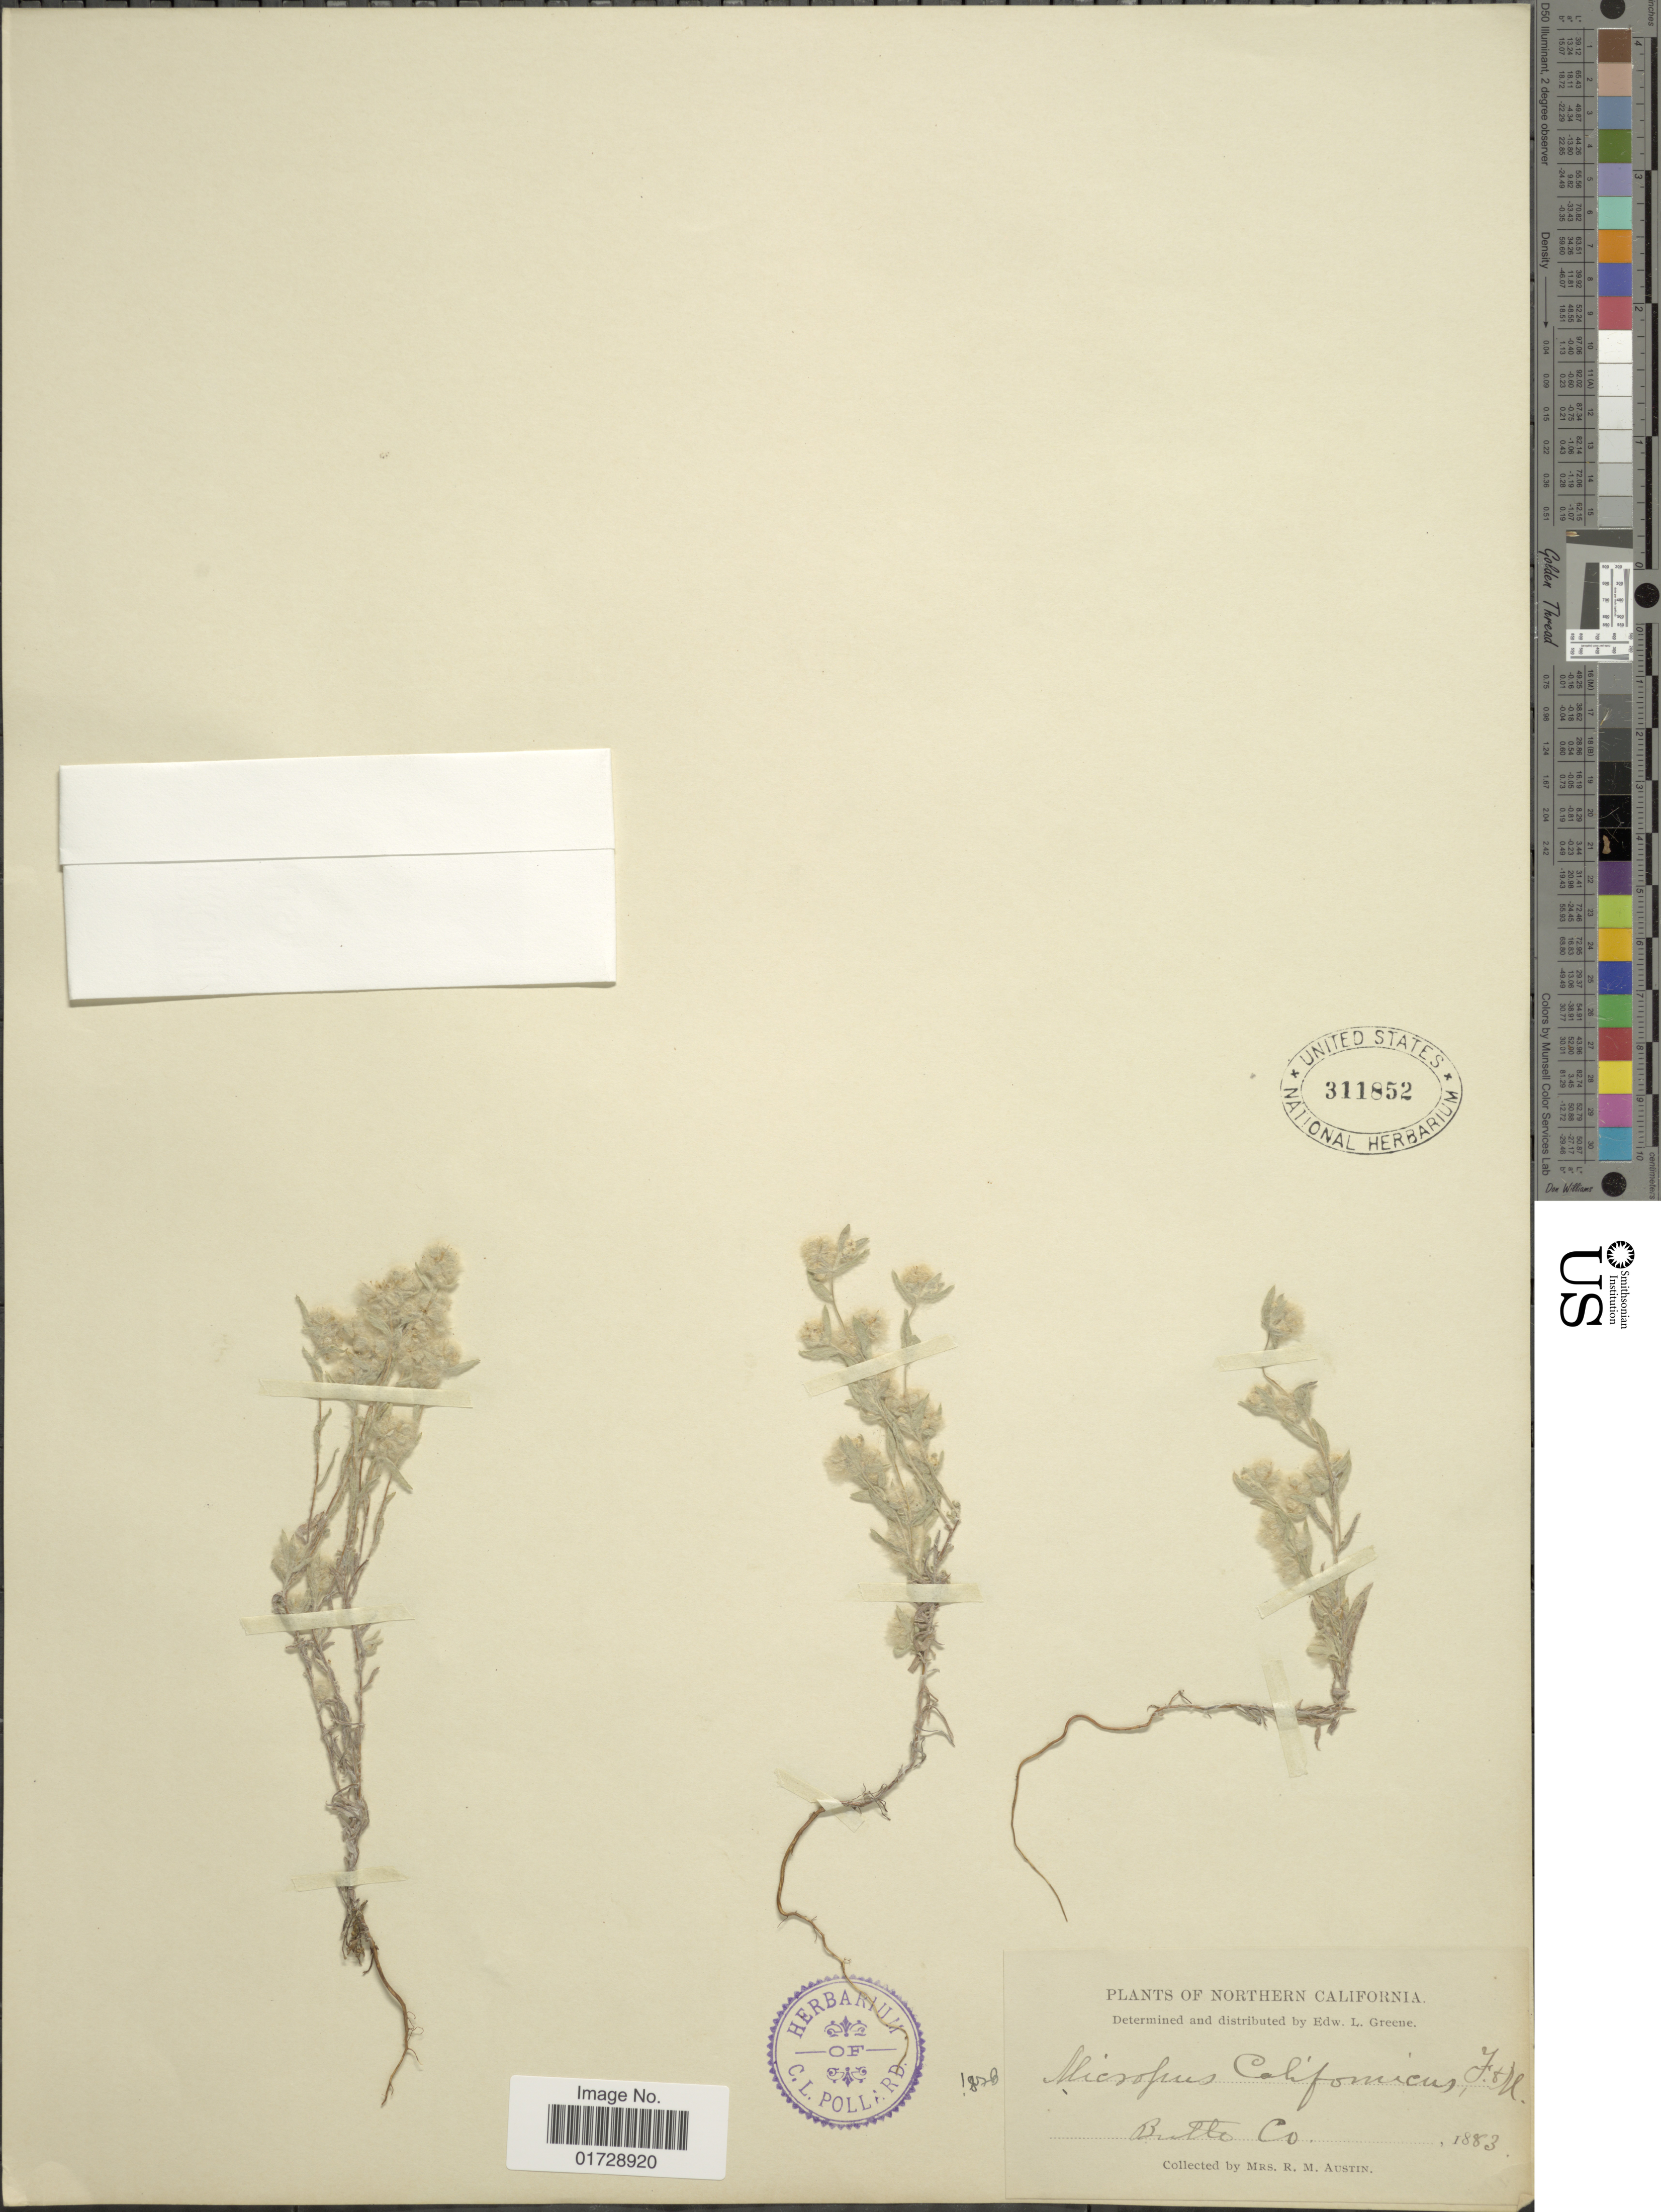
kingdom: Plantae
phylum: Tracheophyta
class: Magnoliopsida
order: Asterales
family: Asteraceae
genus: Micropus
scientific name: Micropus californicus var. californicus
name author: Fisch. & C.A. Mey.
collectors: R. Austin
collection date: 1883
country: United States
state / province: California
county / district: Butte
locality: Northern California, Butte Co.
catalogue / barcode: US 311852